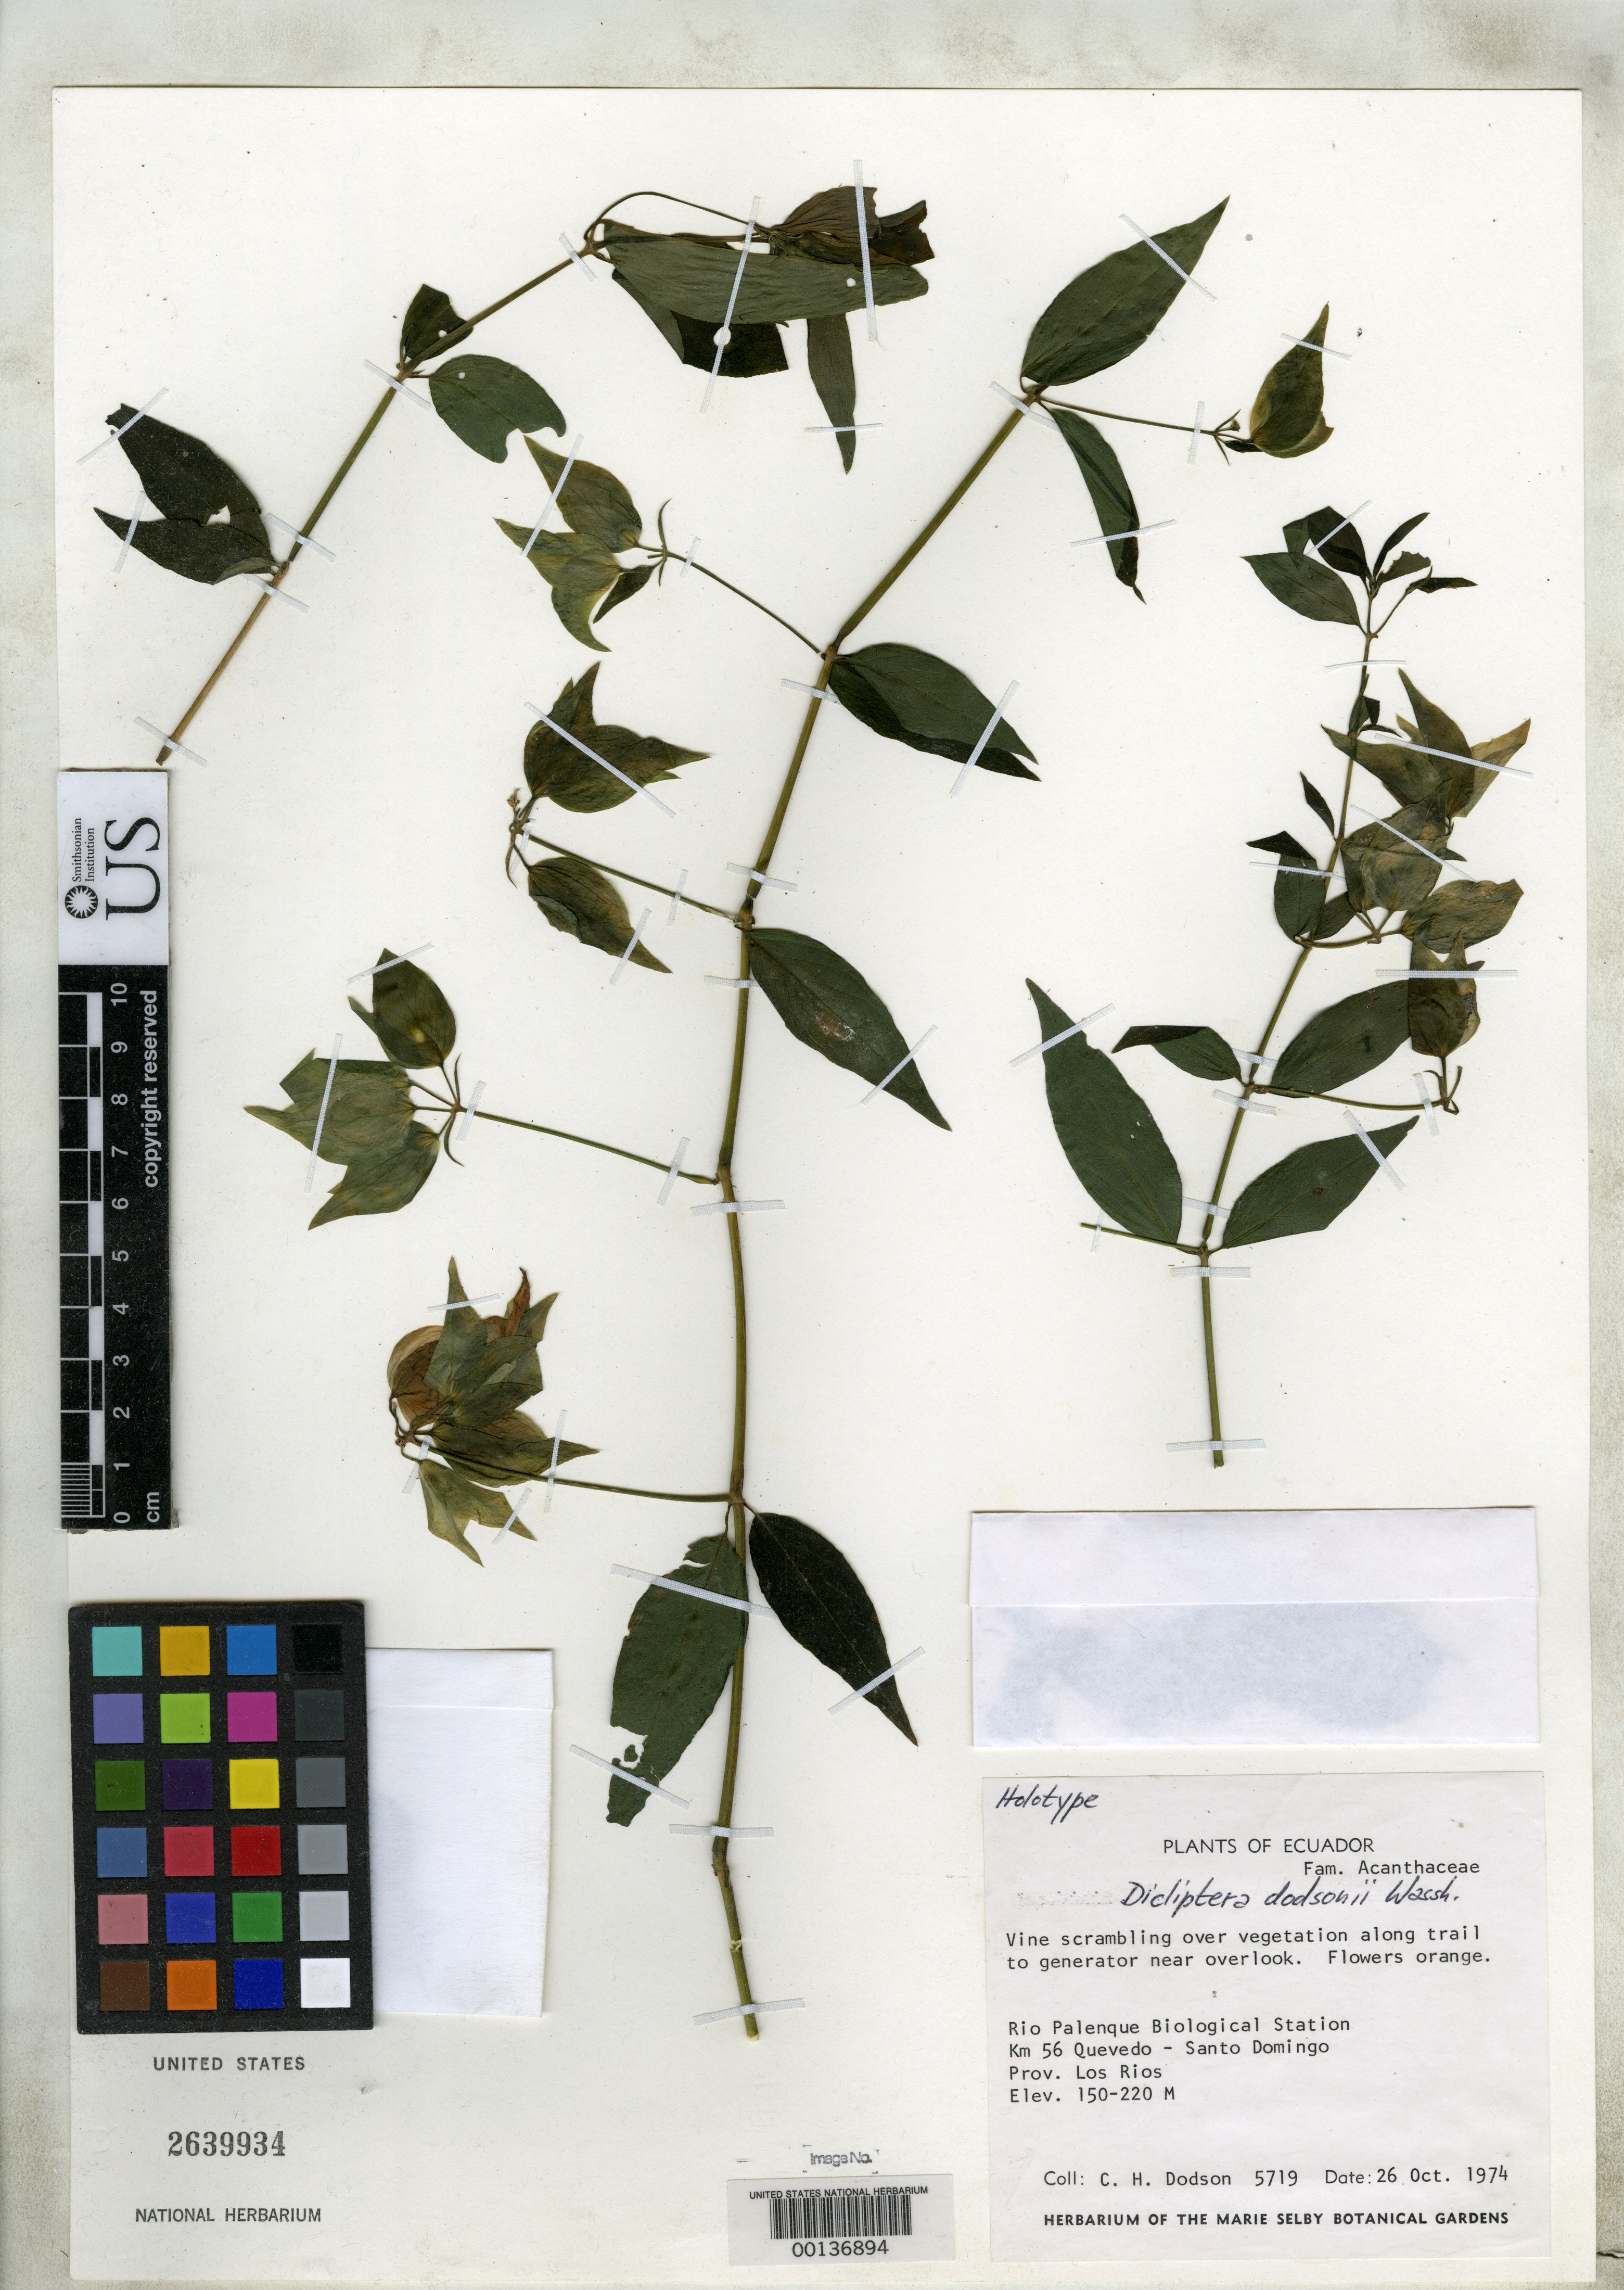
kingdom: Plantae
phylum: Tracheophyta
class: Magnoliopsida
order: Lamiales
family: Acanthaceae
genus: Dicliptera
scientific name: Dicliptera dodsonii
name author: Wassh.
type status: Holotype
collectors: C. H. Dodson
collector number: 5719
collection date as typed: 26 Oct 1974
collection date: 1974-10-26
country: Ecuador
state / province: Los Ríos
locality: Rio Palenque Biological Sta. km 56 Quevedo-Santo Domingo.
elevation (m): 150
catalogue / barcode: US 2639934